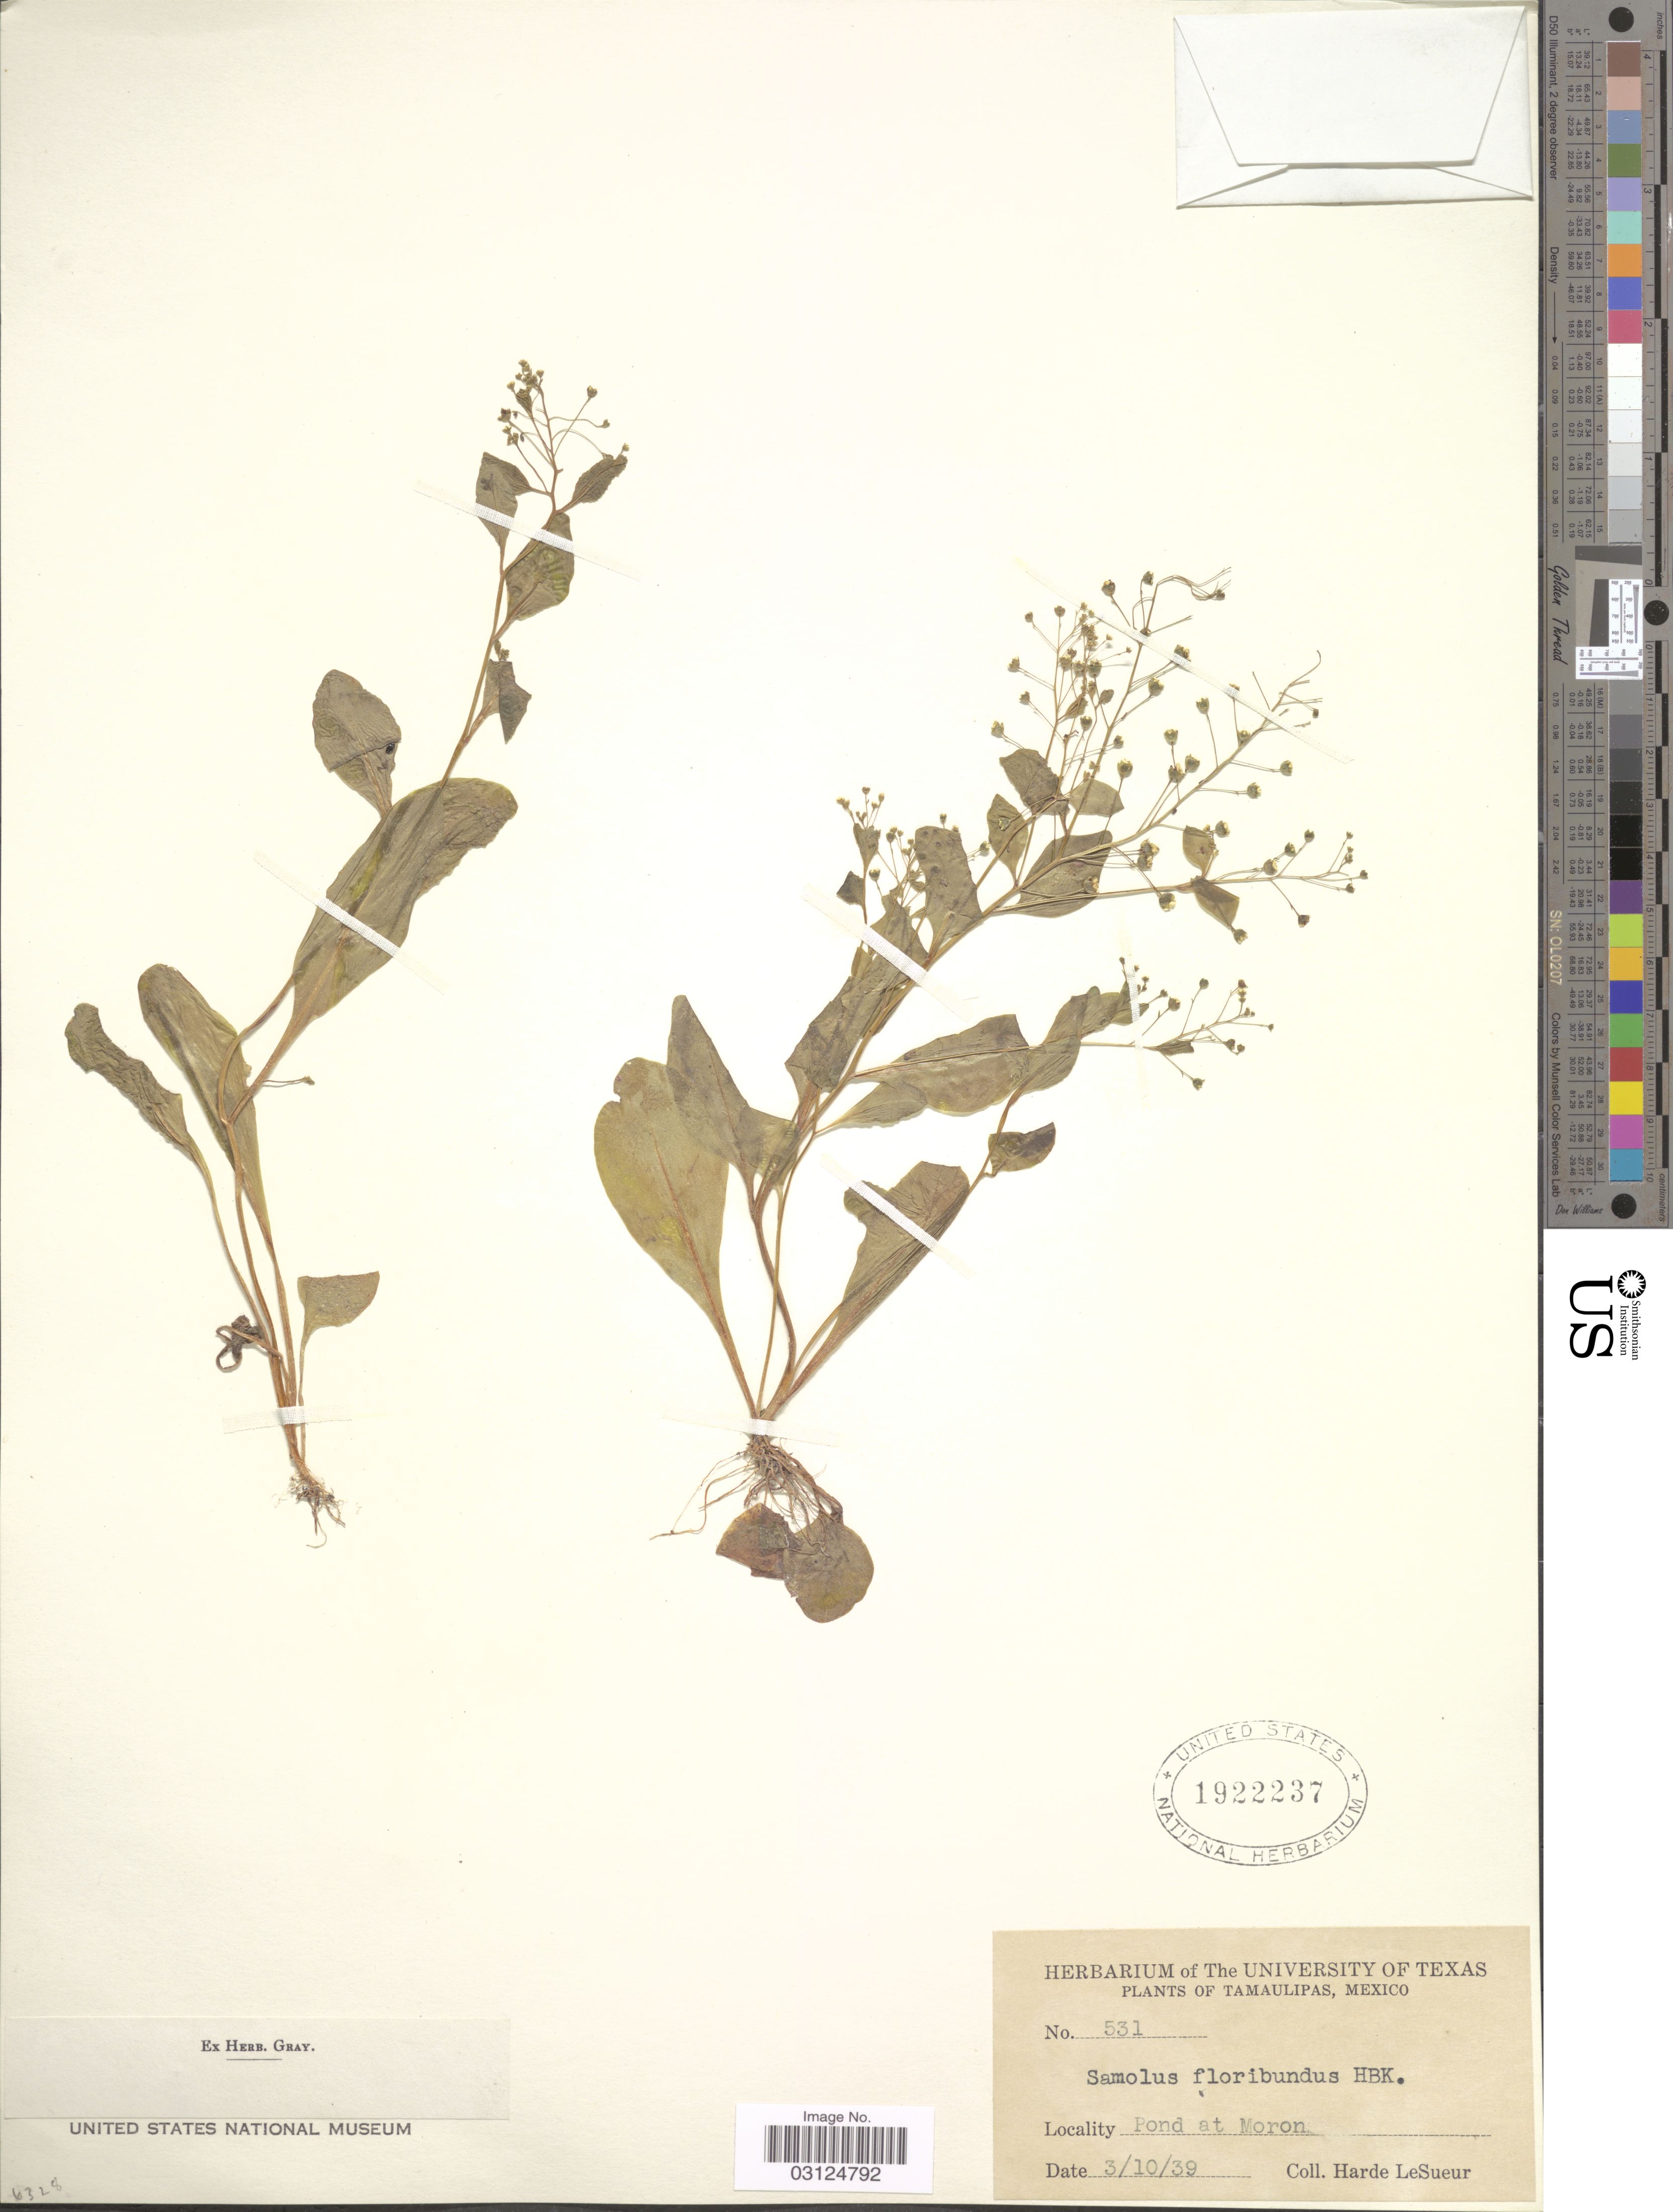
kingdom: Plantae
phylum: Tracheophyta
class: Magnoliopsida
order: Ericales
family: Primulaceae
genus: Samolus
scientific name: Samolus valerandi var. floribundus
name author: (Kunth) R. Knuth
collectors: H. LeSueur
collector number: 531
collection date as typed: Transcribed d/m/y: 3/10/39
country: Mexico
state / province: Tamaulipas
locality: Pond at Moron.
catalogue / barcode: US 1922237